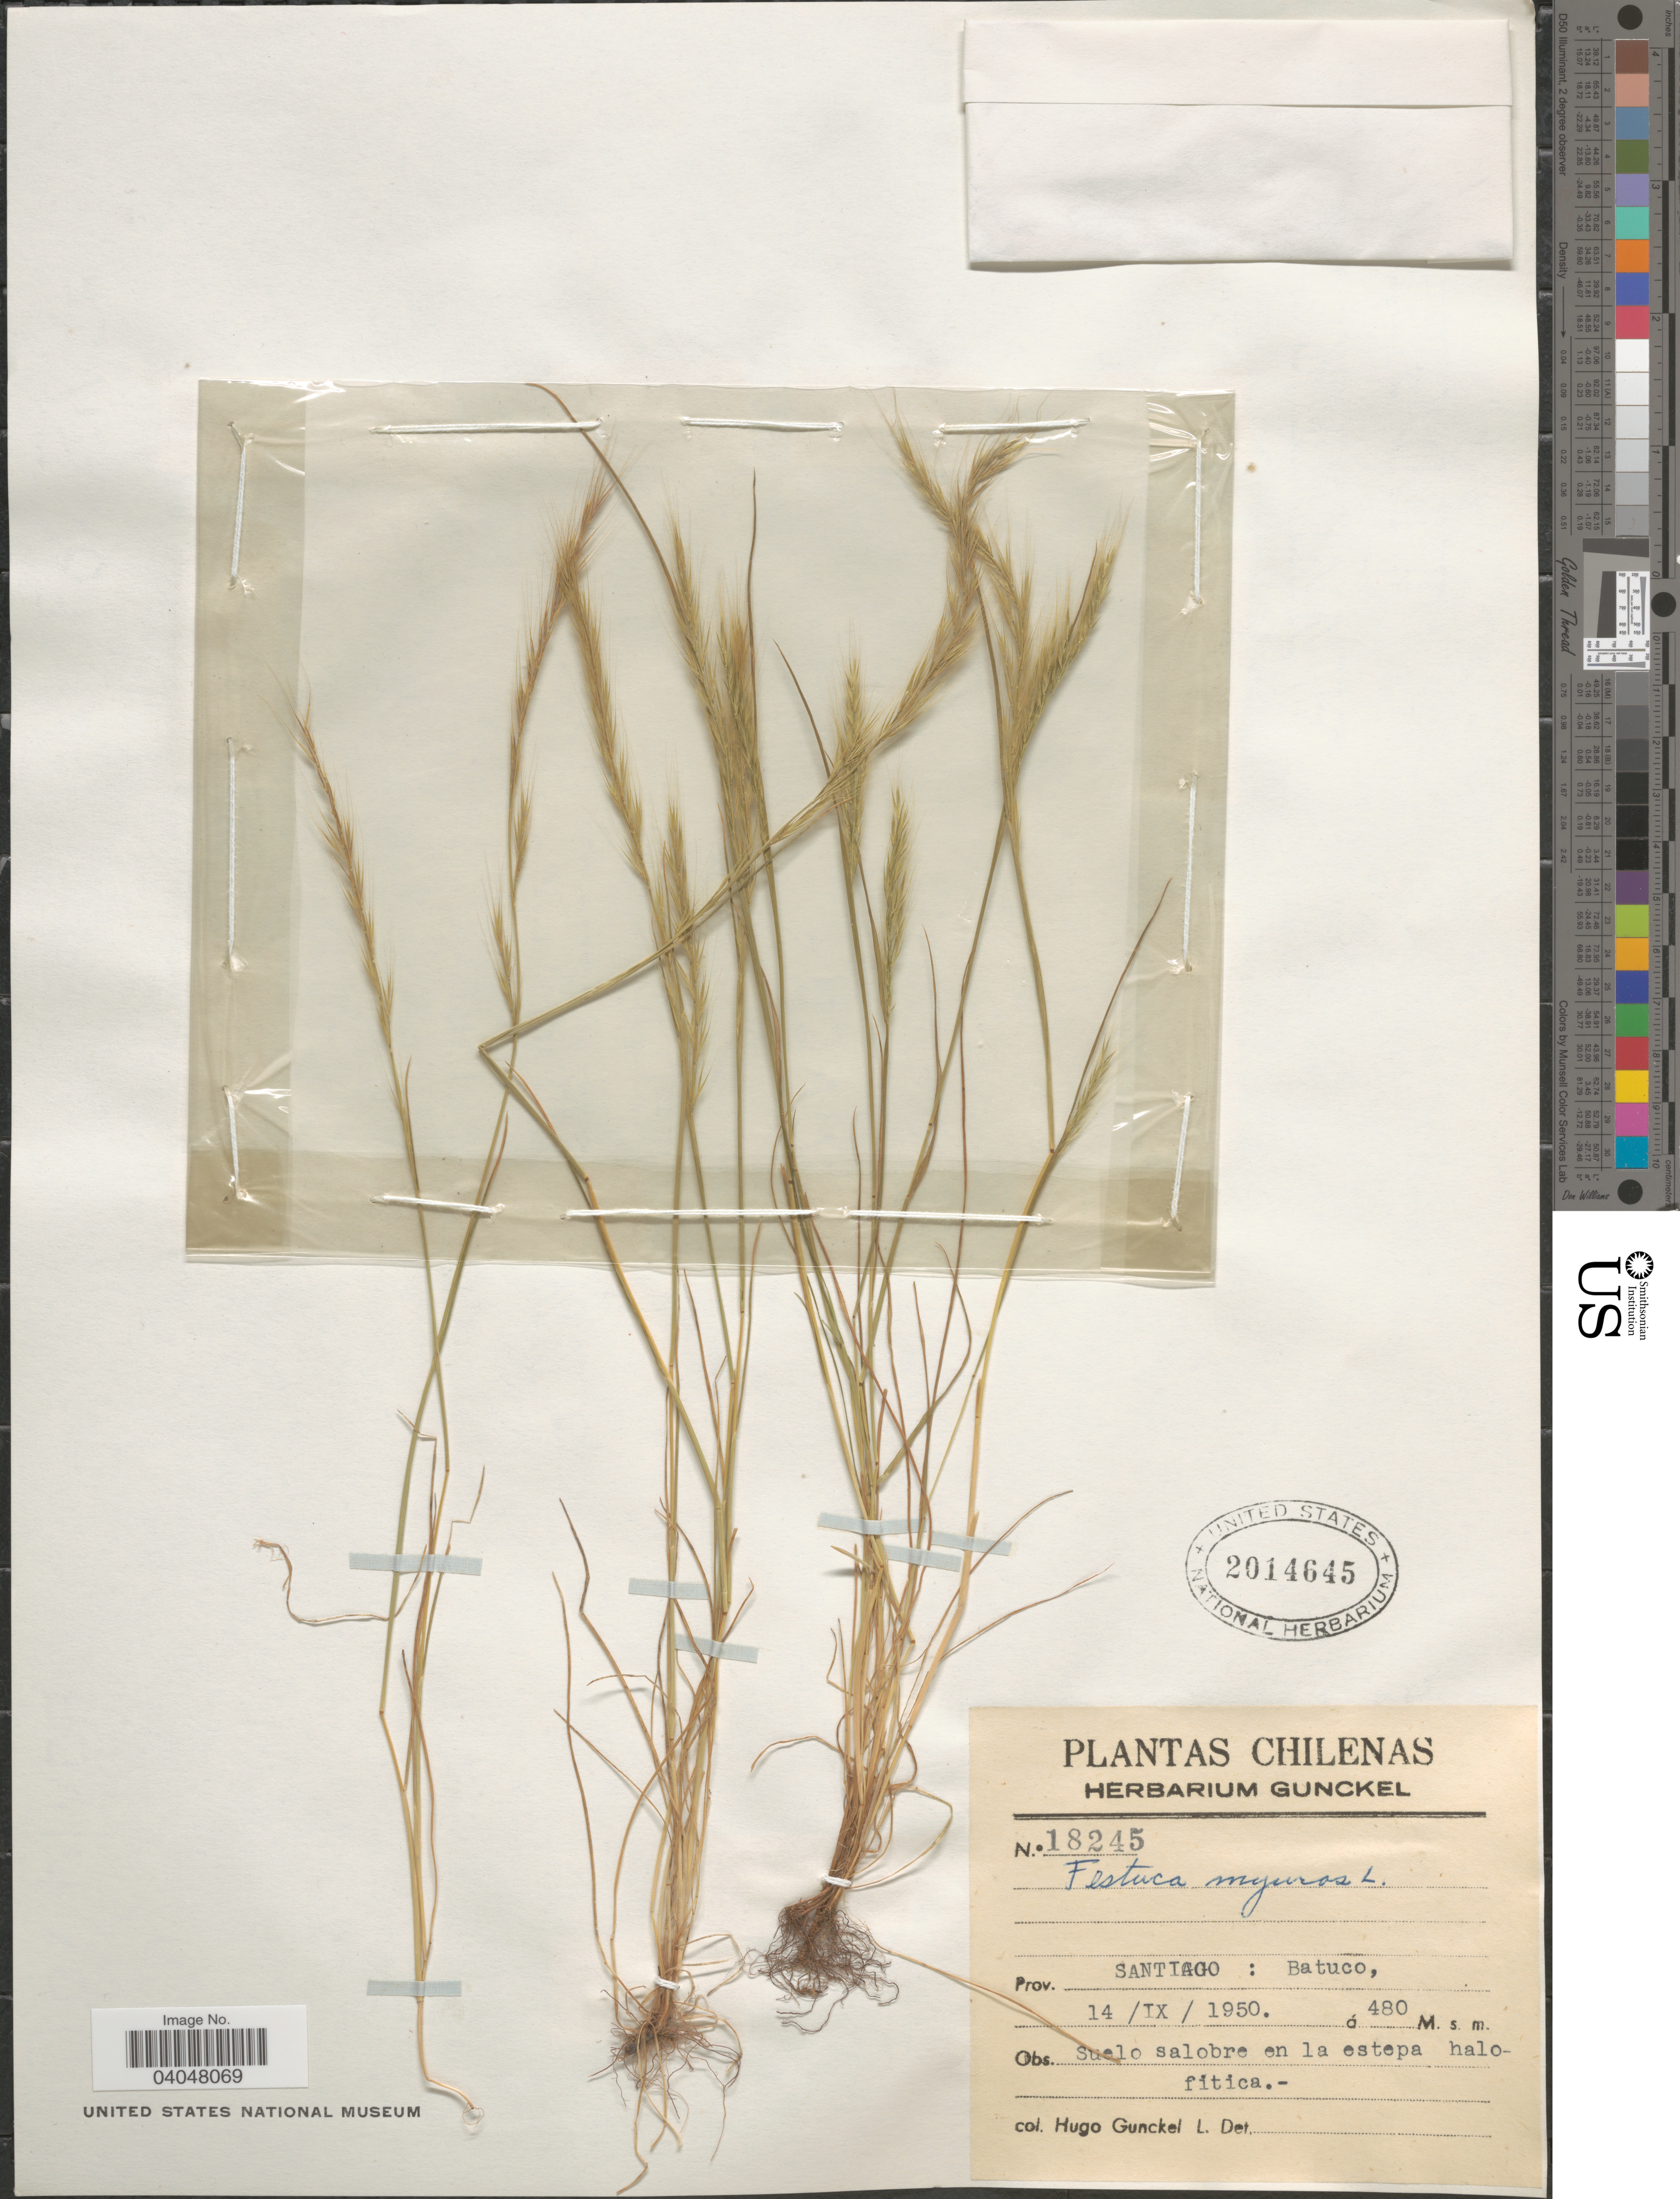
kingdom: Plantae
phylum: Tracheophyta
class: Liliopsida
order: Poales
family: Poaceae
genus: Festuca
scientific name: Festuca myuros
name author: L.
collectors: H. Gunckel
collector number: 18245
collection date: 1950-09-14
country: Chile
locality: Prov. Santiago: Batuco.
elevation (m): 480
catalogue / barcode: US 2014645